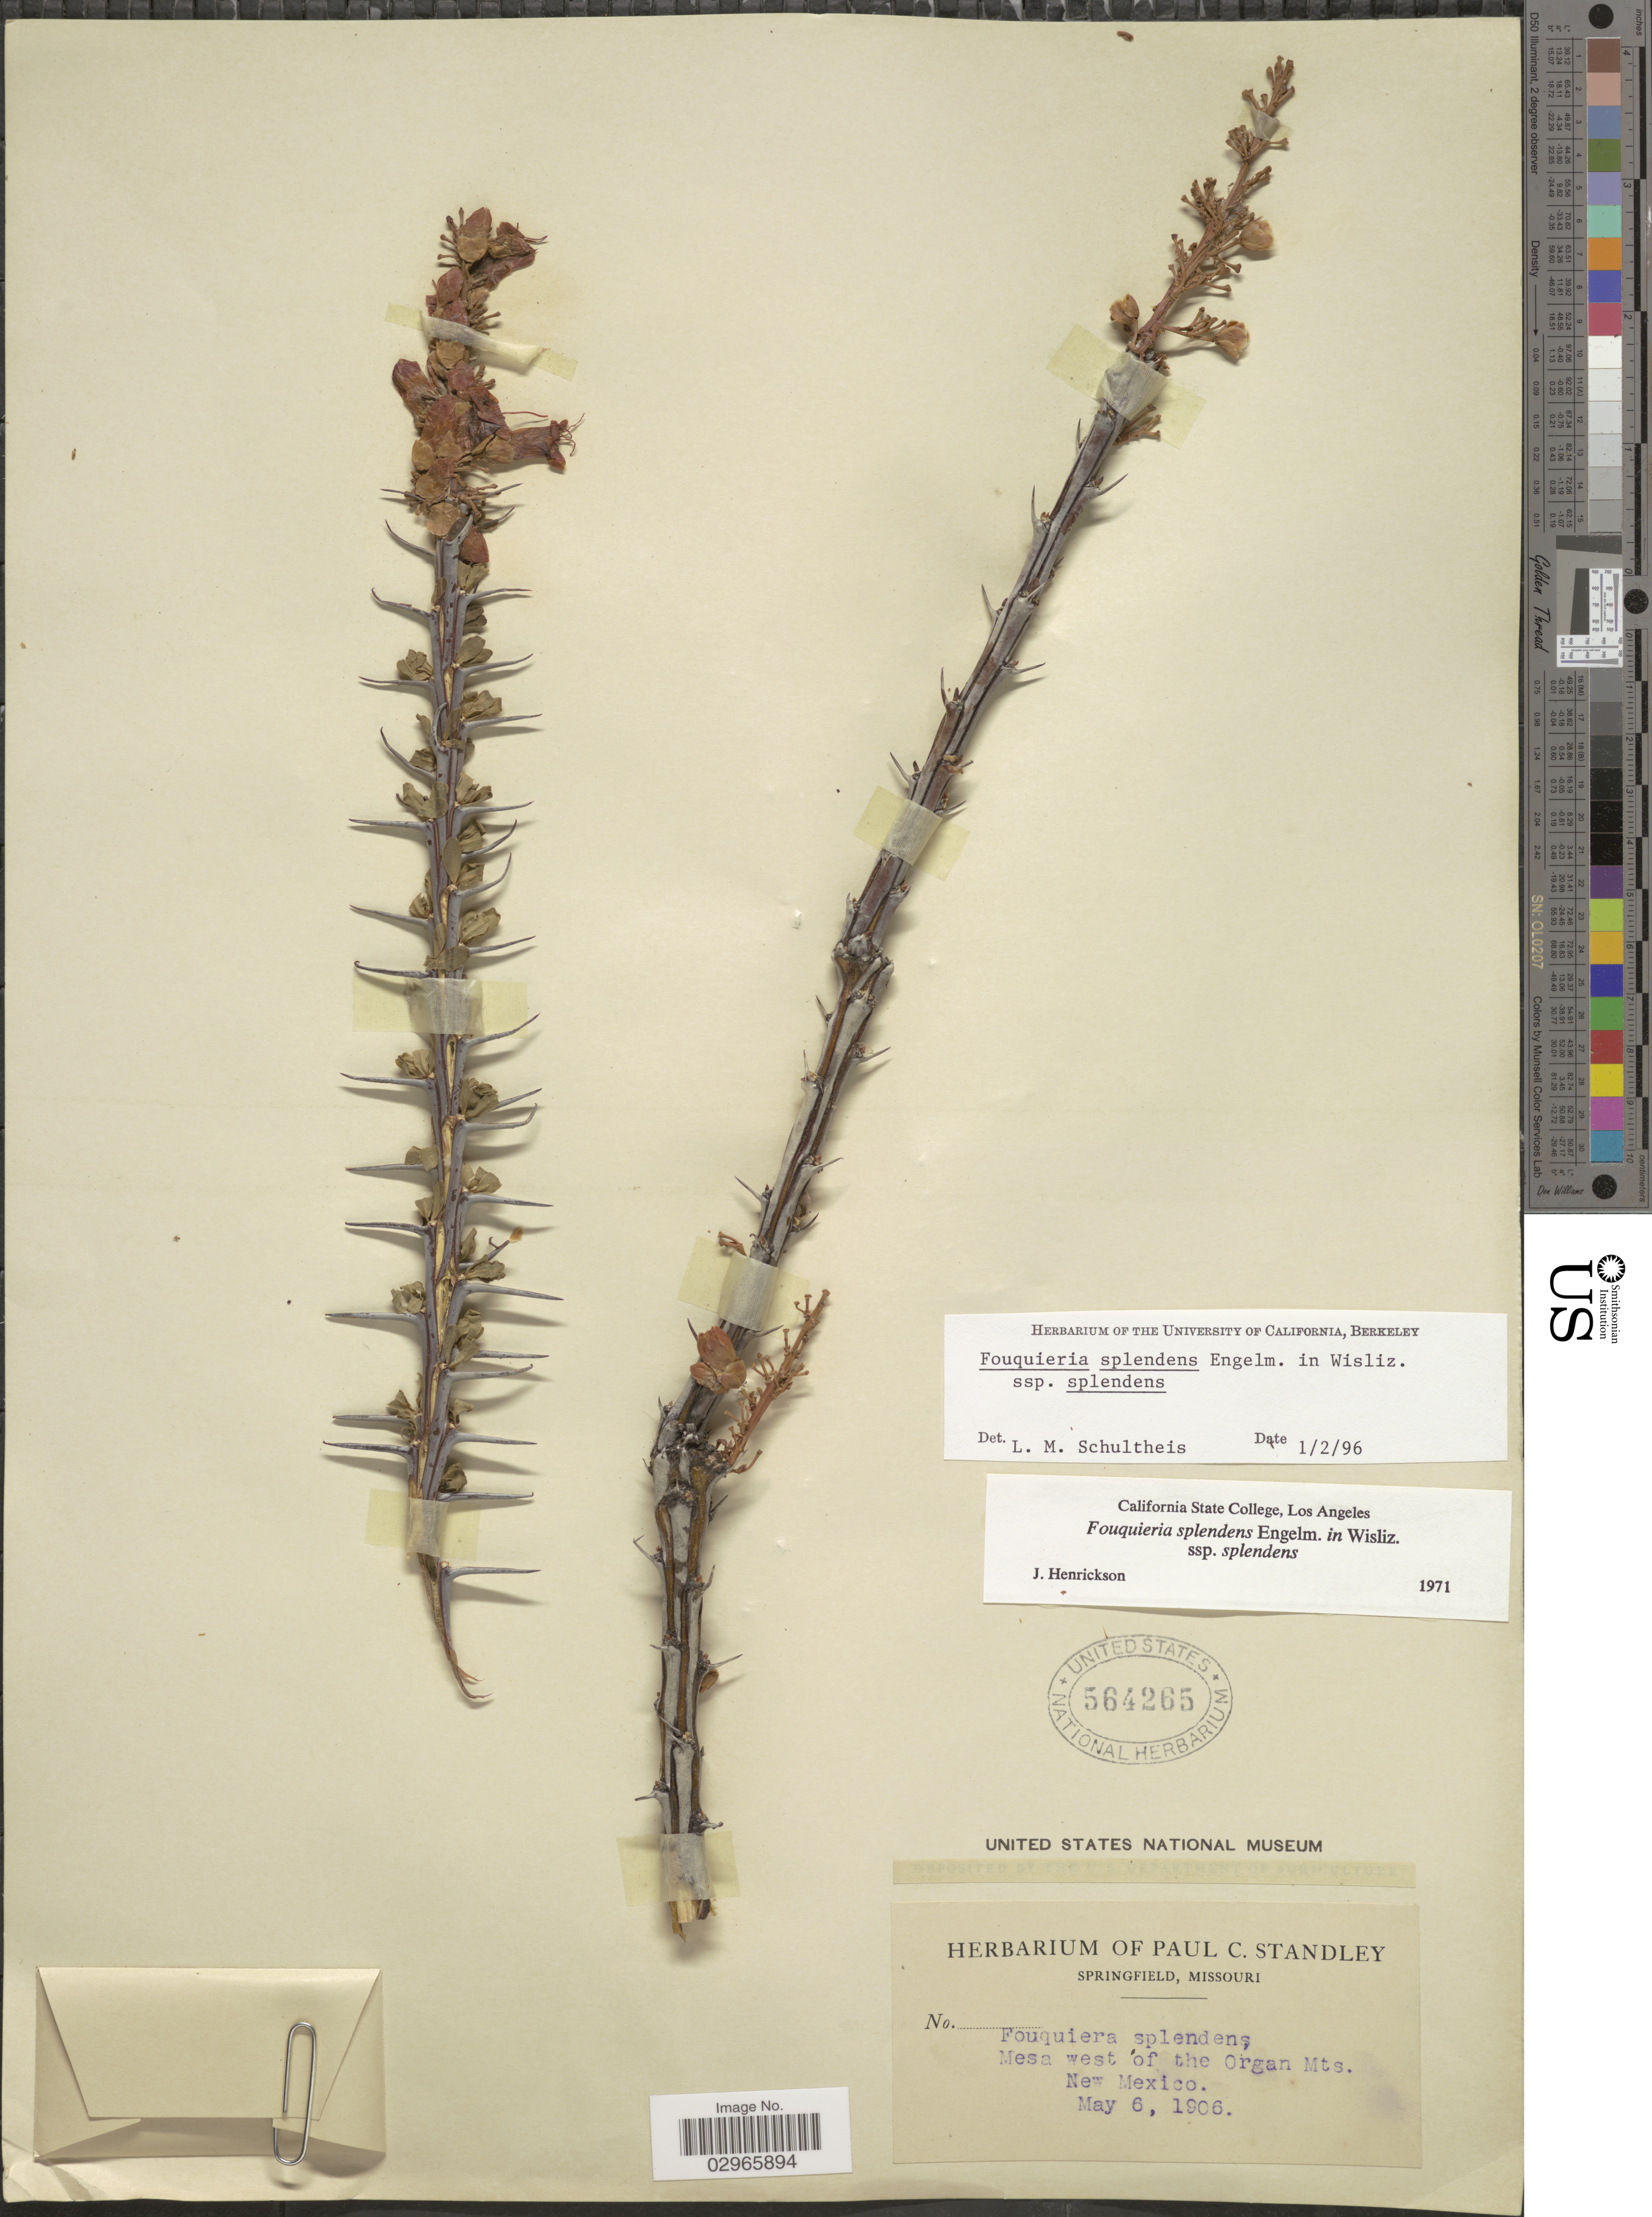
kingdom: Plantae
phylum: Tracheophyta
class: Magnoliopsida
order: Ericales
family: Fouquieriaceae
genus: Fouquieria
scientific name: Fouquieria splendens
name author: Engelm.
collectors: ex herb. Paul C. Standley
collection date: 1906-05-06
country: United States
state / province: New Mexico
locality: Mesa west of the Organ Mts.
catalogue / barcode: US 564265